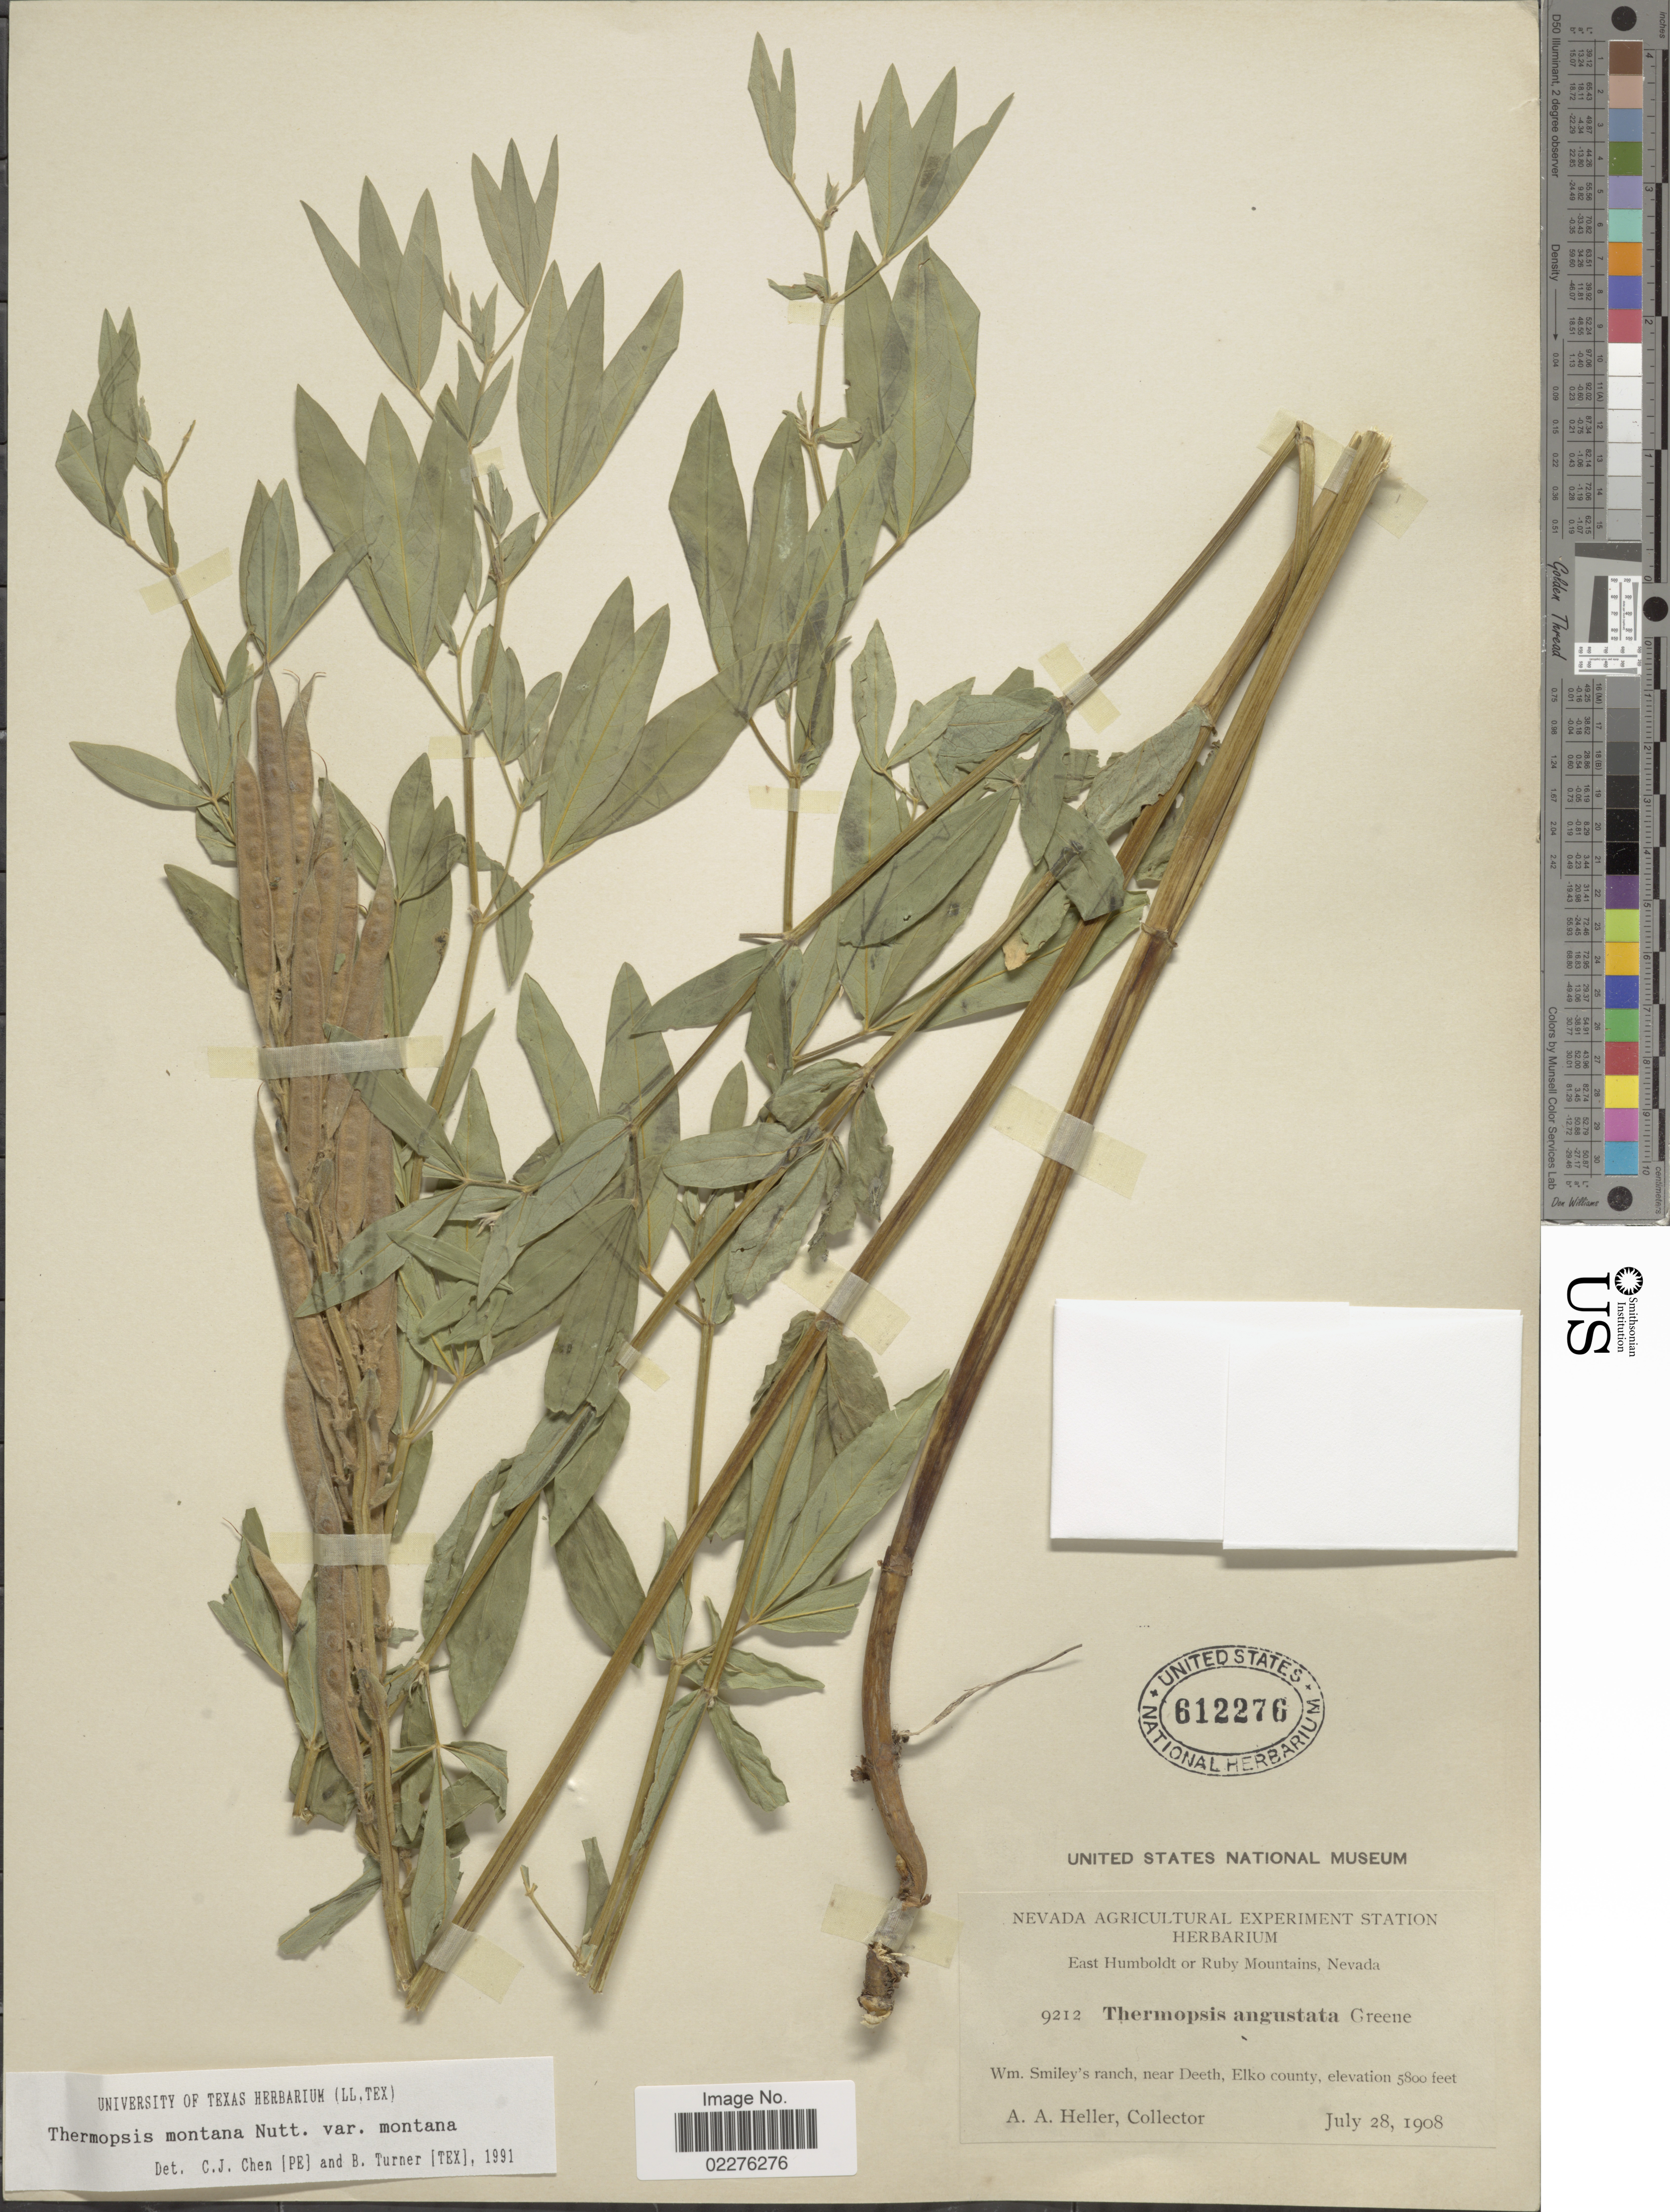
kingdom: Plantae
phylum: Tracheophyta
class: Magnoliopsida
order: Fabales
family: Fabaceae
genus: Thermopsis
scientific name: Thermopsis montana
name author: Nutt.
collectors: A. A. Heller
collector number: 9212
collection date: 1908-07-28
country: United States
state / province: Nevada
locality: East Humboldt or Ruby Mountains, Wm. Smiley's ranch, near Deeth, Elko county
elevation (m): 1768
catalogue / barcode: US 612276